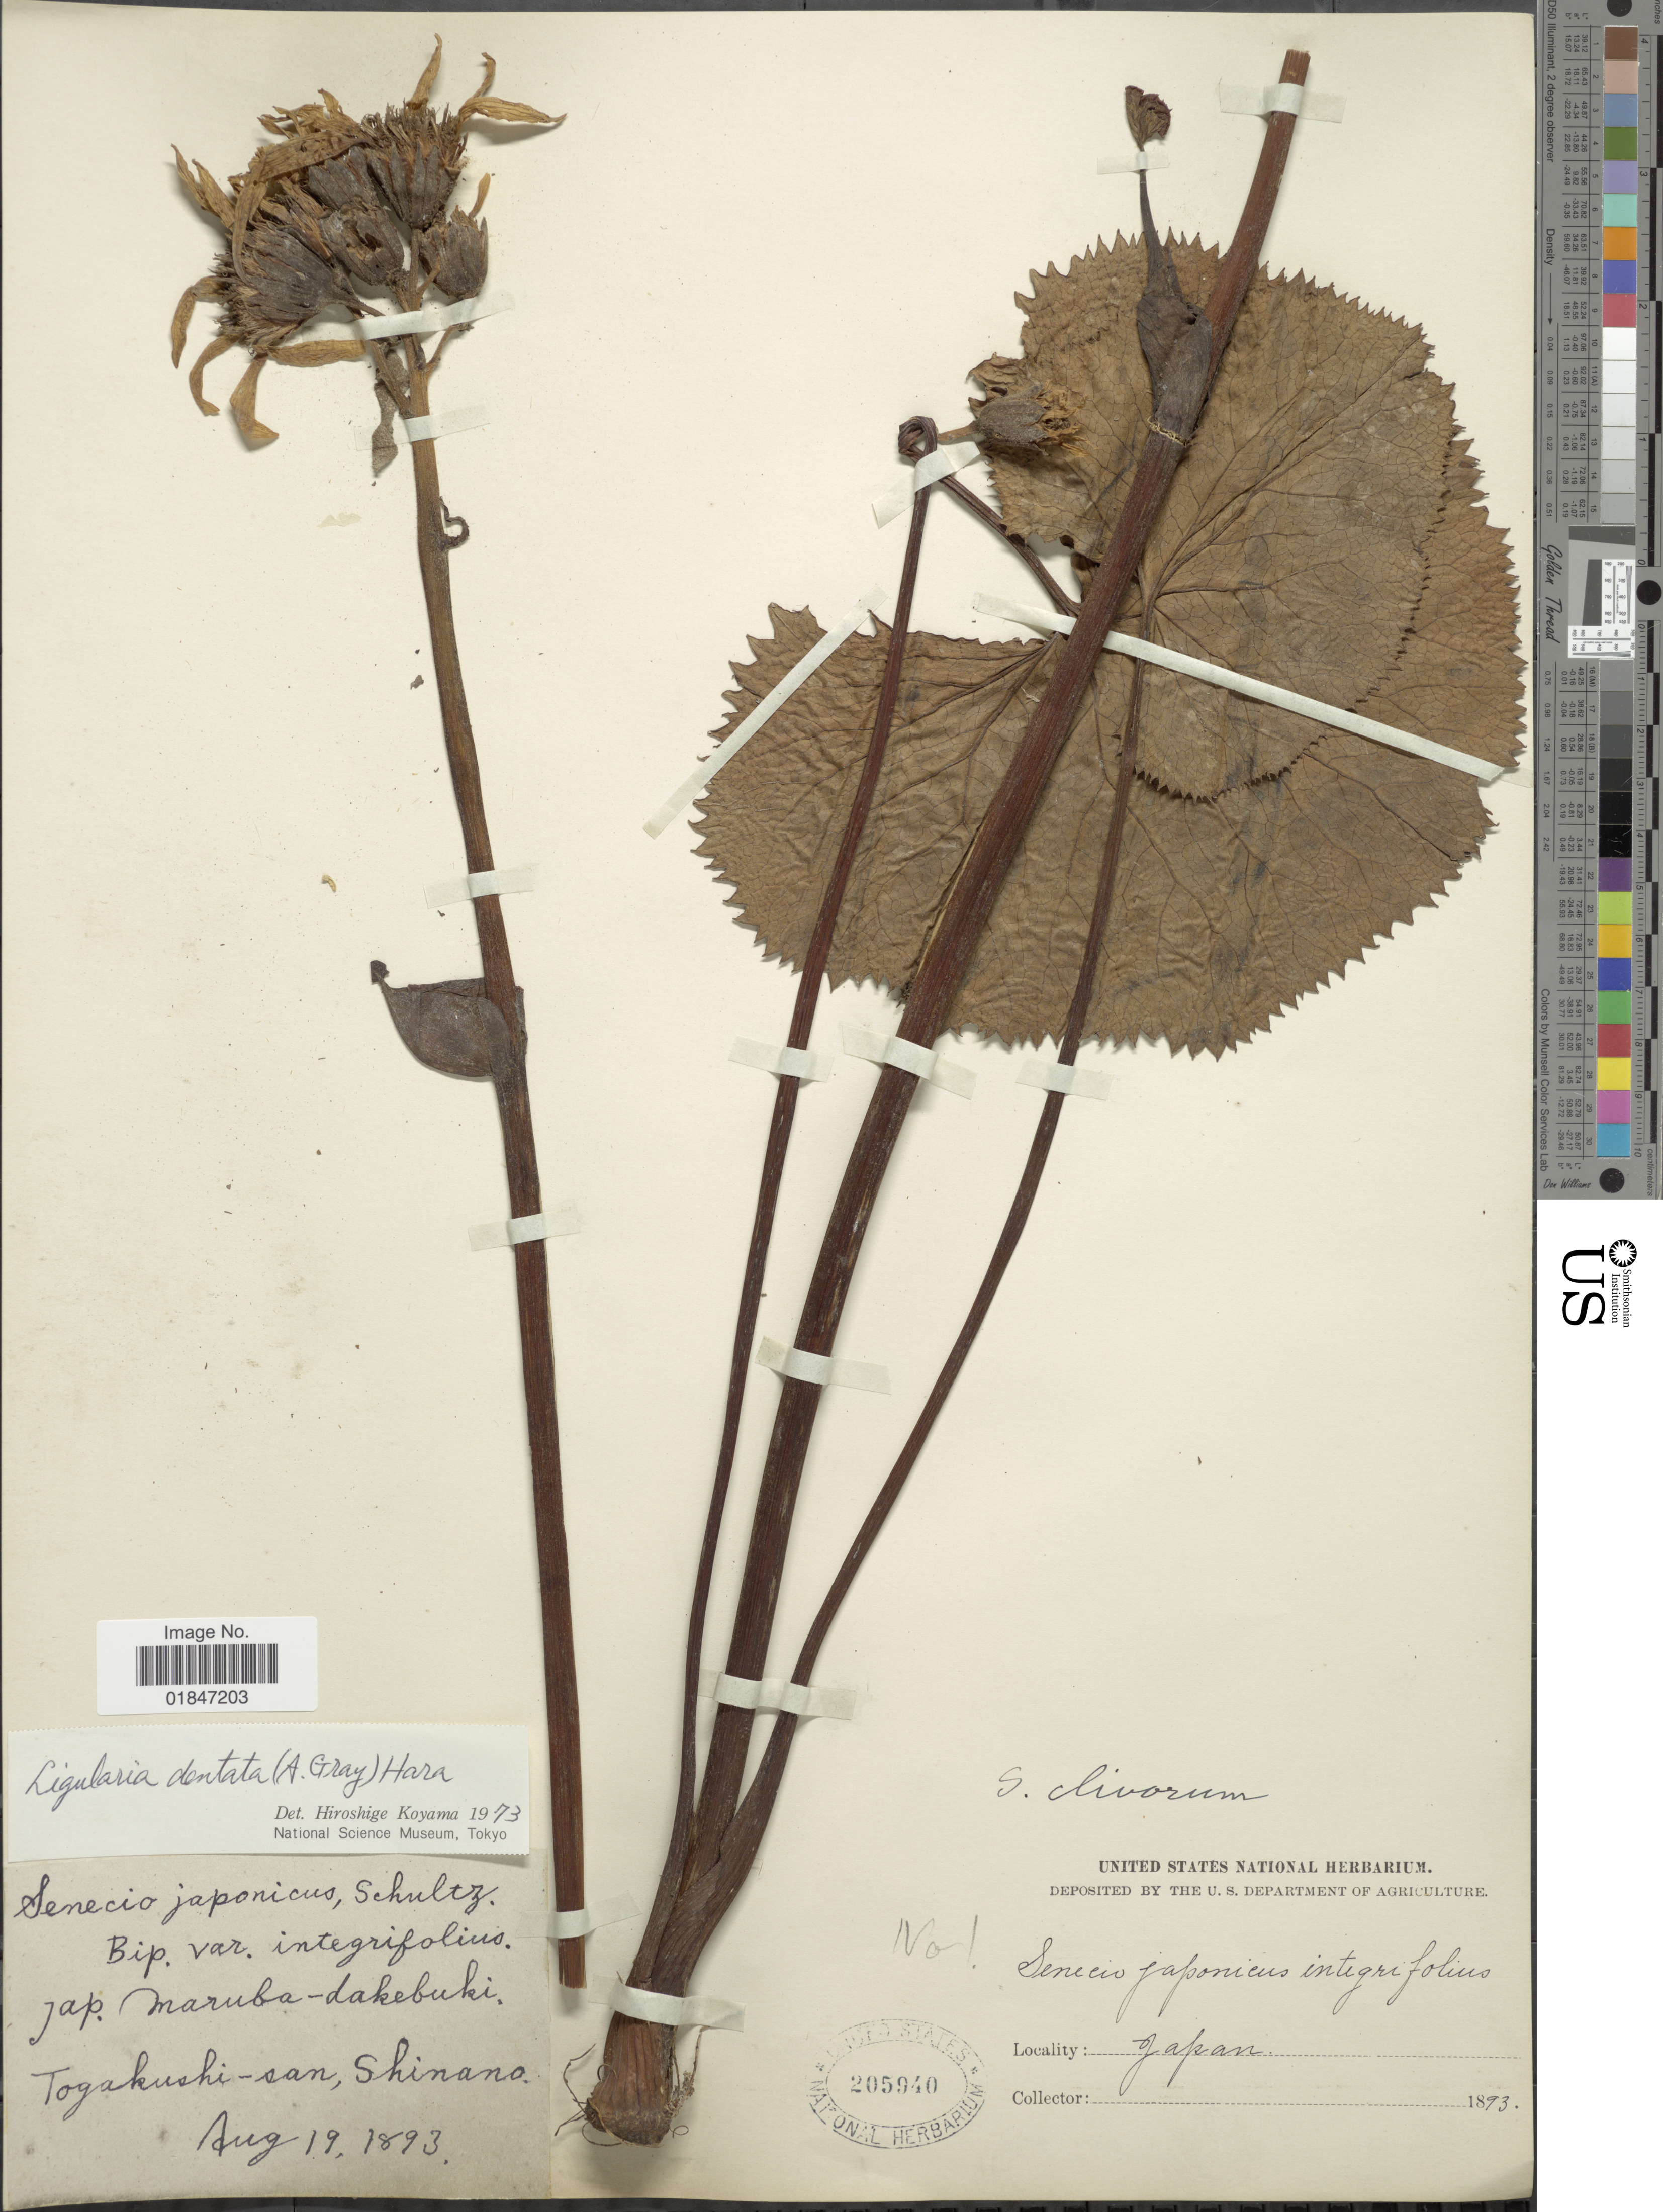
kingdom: Plantae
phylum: Tracheophyta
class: Magnoliopsida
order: Asterales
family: Asteraceae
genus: Ligularia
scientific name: Ligularia dentata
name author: (A. Gray) H. Hara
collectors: U.S. National Herbarium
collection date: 1893-08-19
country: Japan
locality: Togakushi-san, Shinano.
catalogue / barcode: US 205940